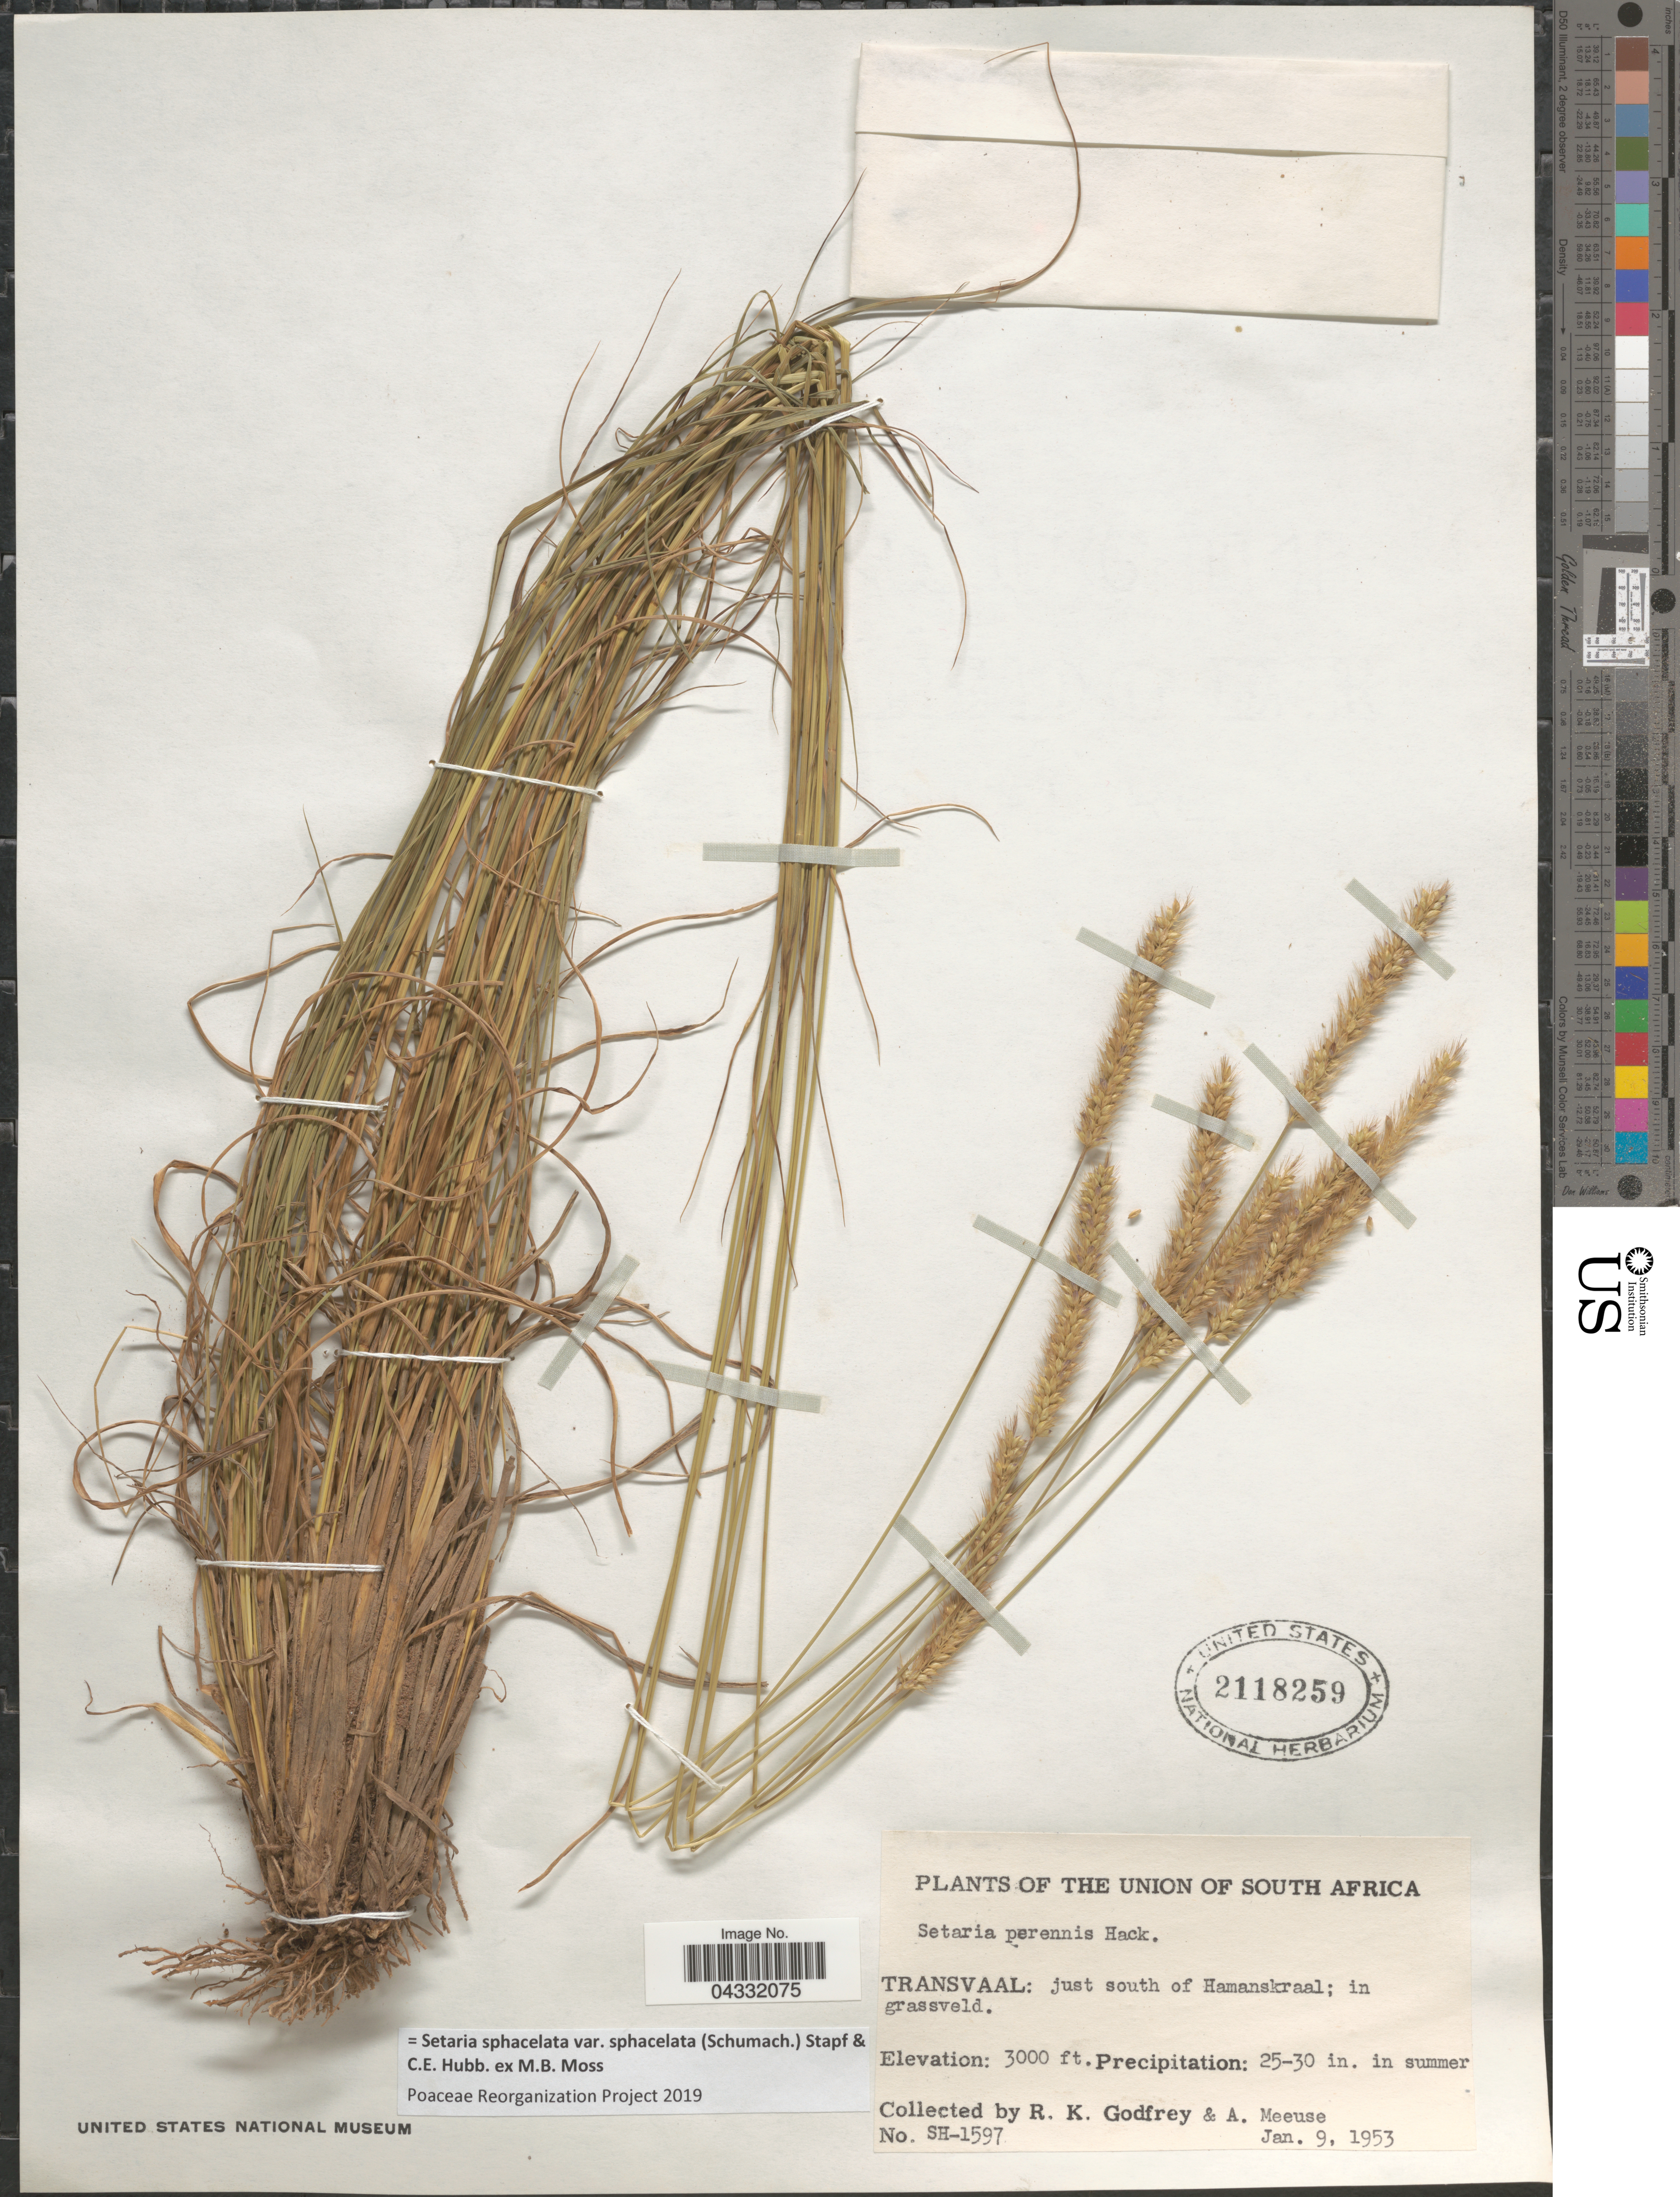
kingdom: Plantae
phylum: Tracheophyta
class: Liliopsida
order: Poales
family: Poaceae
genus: Setaria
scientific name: Setaria sphacelata var. sphacelata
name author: (Schumach.) Stapf & C. E. Hubb. ex M.B. Moss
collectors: R. K. Godfrey & A. D. J. Meeuse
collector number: SH-1597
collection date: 1953-01-09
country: South Africa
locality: Union of South Africa. Transvaal: just south of Hamanskraal; in grassveld.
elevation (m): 914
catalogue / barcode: US 2118259